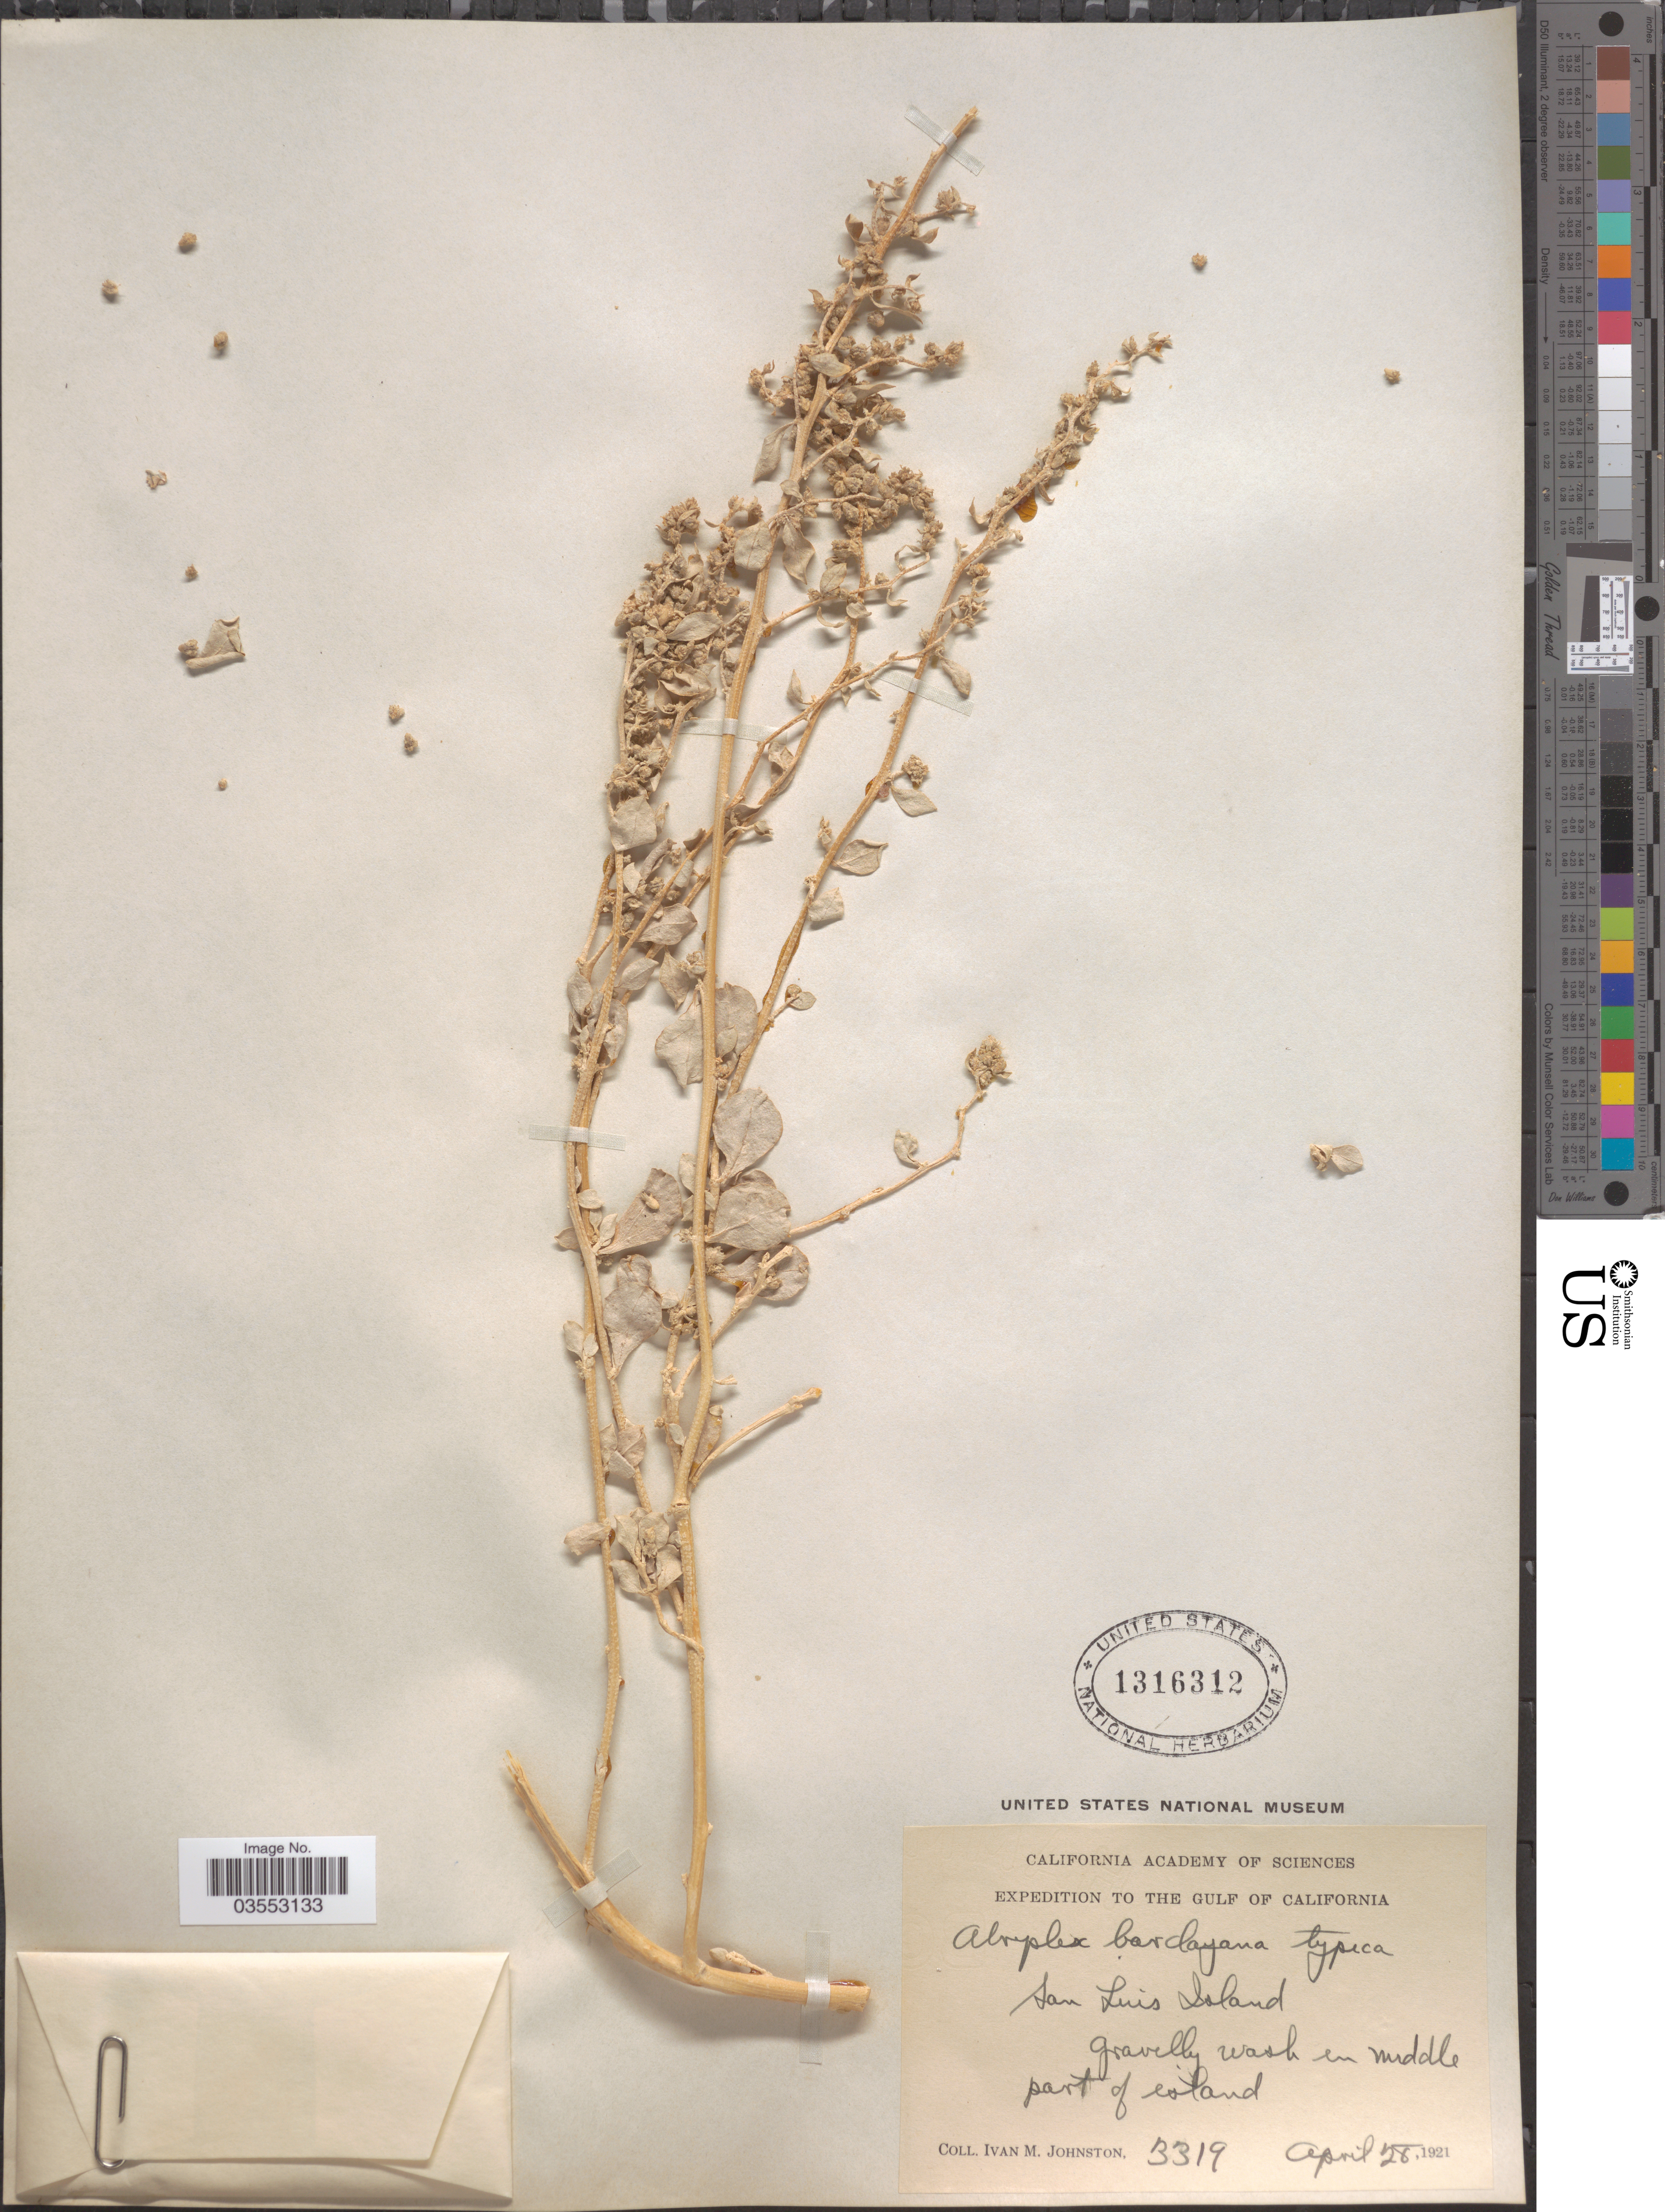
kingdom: Plantae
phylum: Tracheophyta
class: Magnoliopsida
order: Caryophyllales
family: Amaranthaceae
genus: Atriplex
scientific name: Atriplex barclayana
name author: (Benth.) D. Dietr.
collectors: I.M. Johnston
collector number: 3319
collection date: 1921-04-28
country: Mexico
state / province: Baja California Norte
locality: The Gulf of California. San Luis Island.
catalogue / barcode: US 1316312